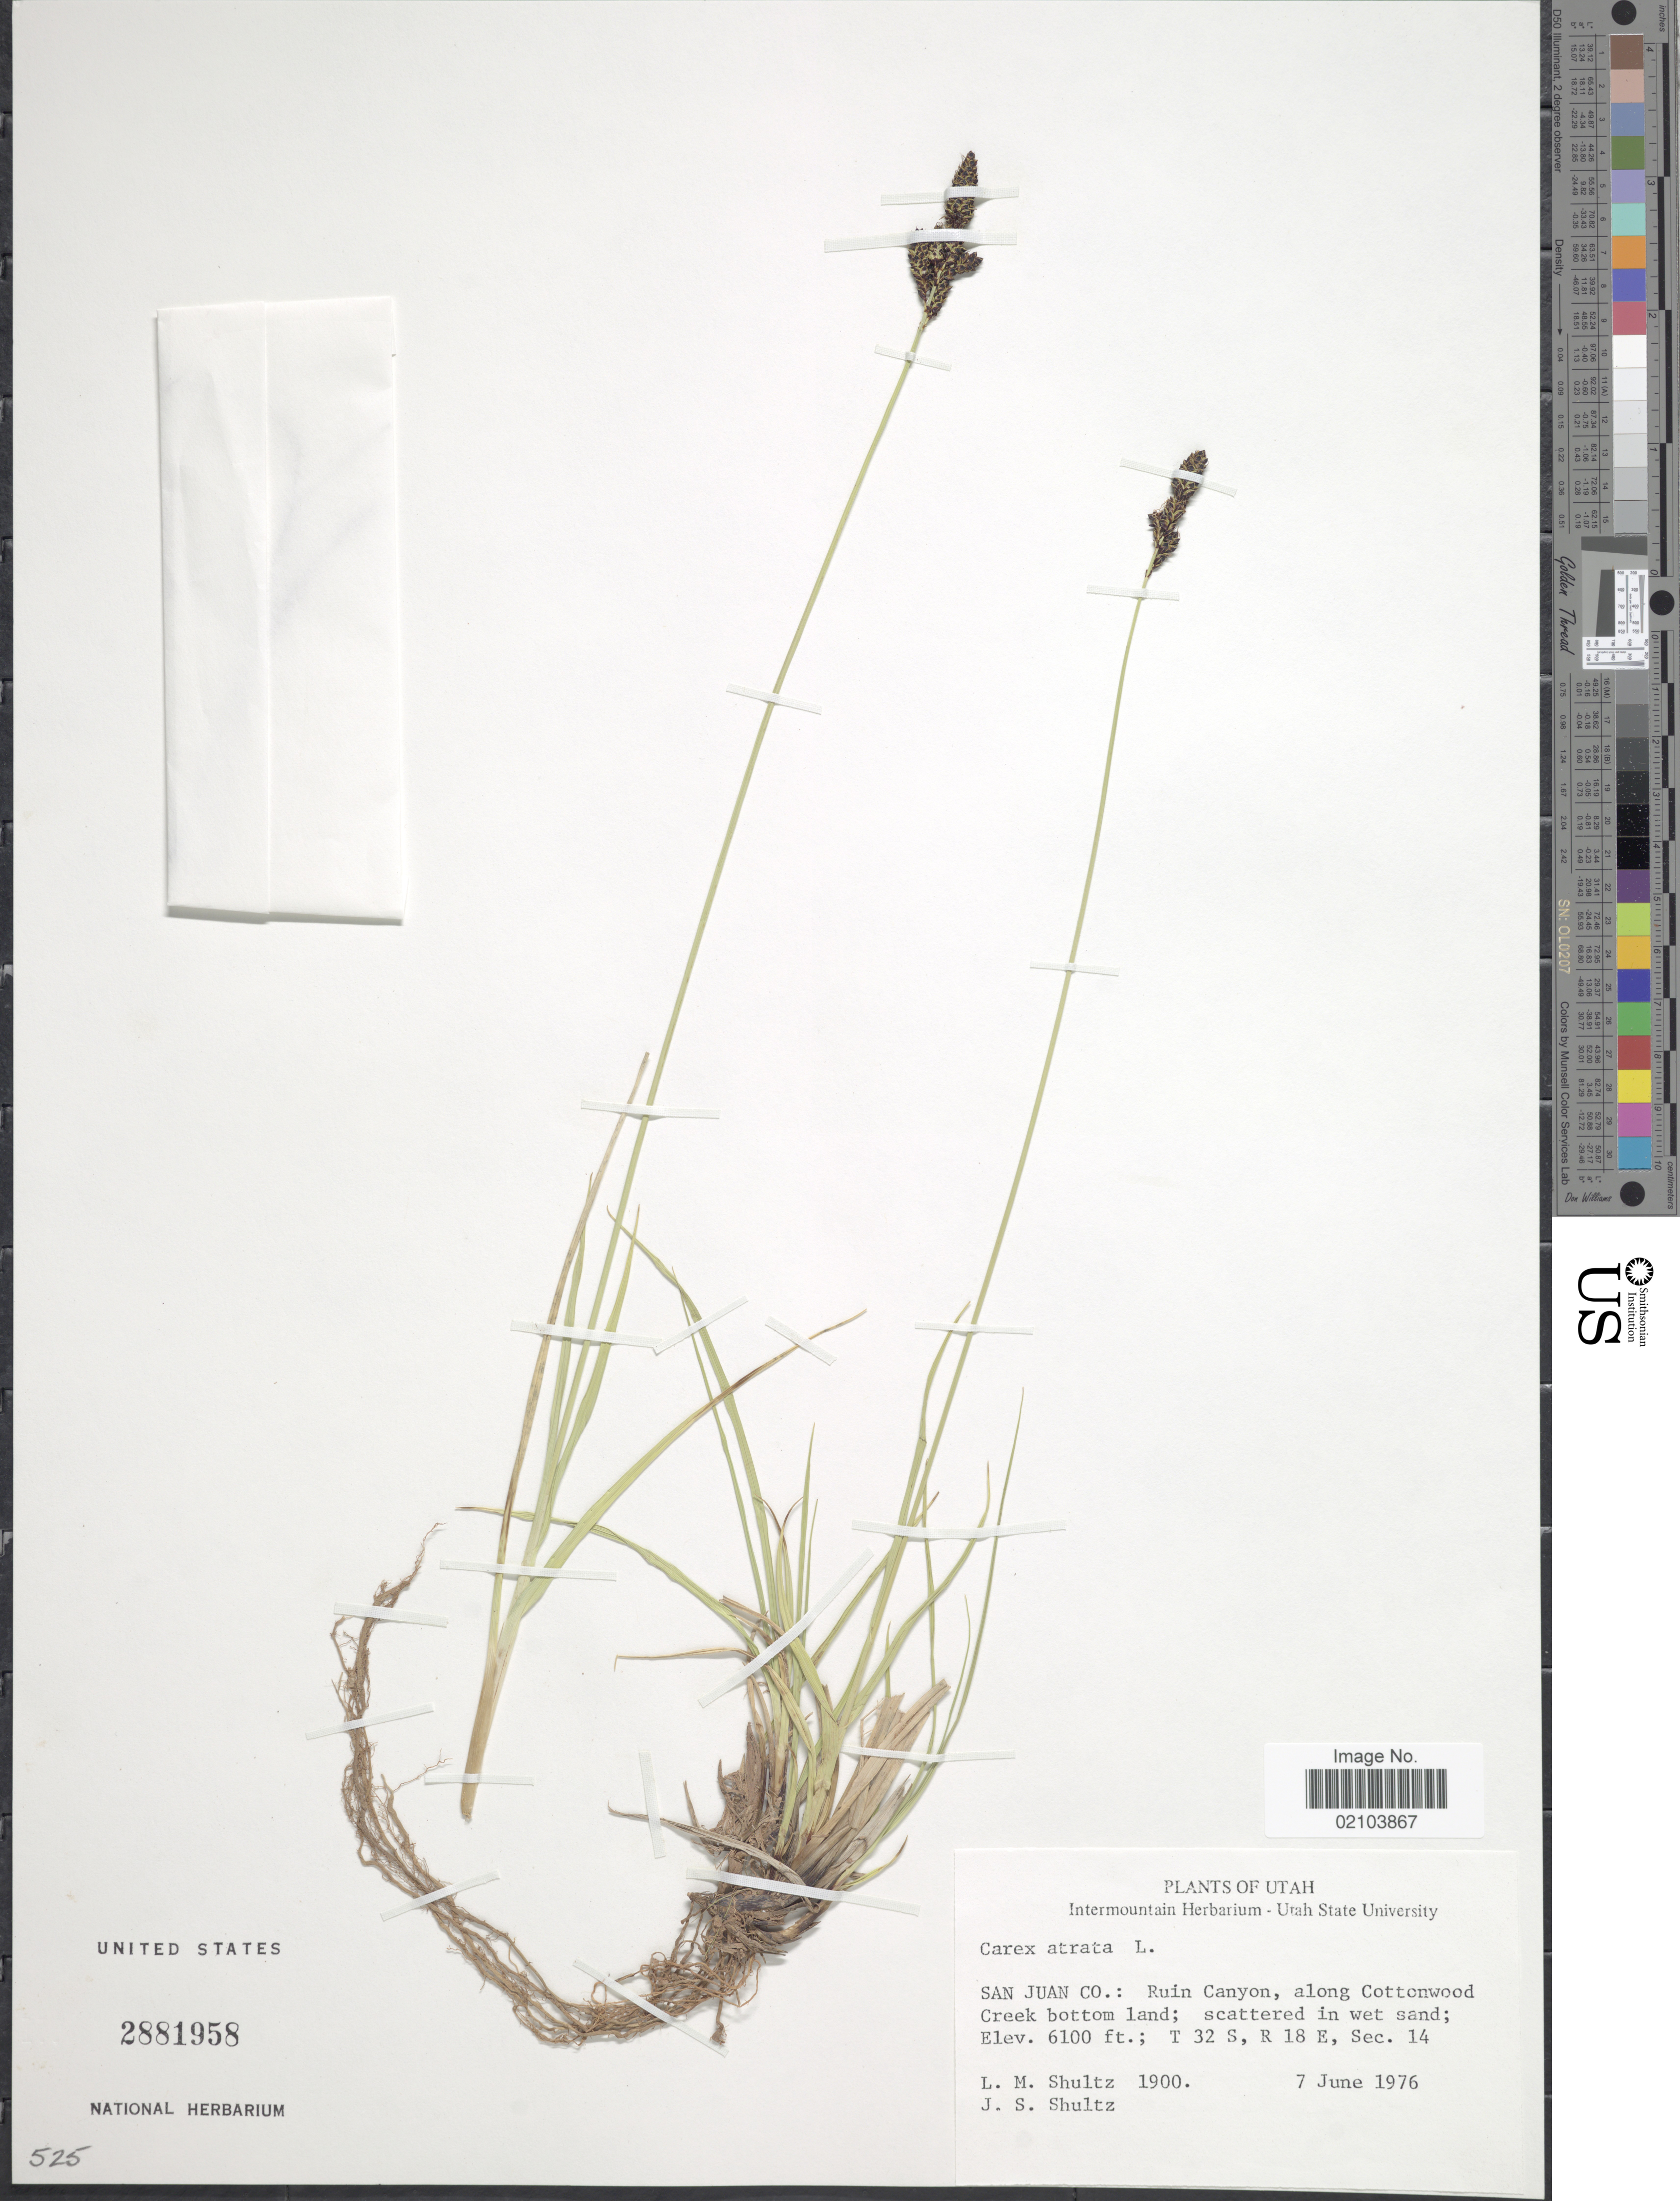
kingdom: Plantae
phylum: Tracheophyta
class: Liliopsida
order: Poales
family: Cyperaceae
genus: Carex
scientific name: Carex atrata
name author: L.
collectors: L. Shultz & J. Shultz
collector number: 1900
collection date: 1976-06-07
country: United States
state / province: Utah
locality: San Juan Co.: Ruin Canyon, along Cottonwood Creek bottom land; T 32 S, R 18 E, Sec. 14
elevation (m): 1859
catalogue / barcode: US 2881958